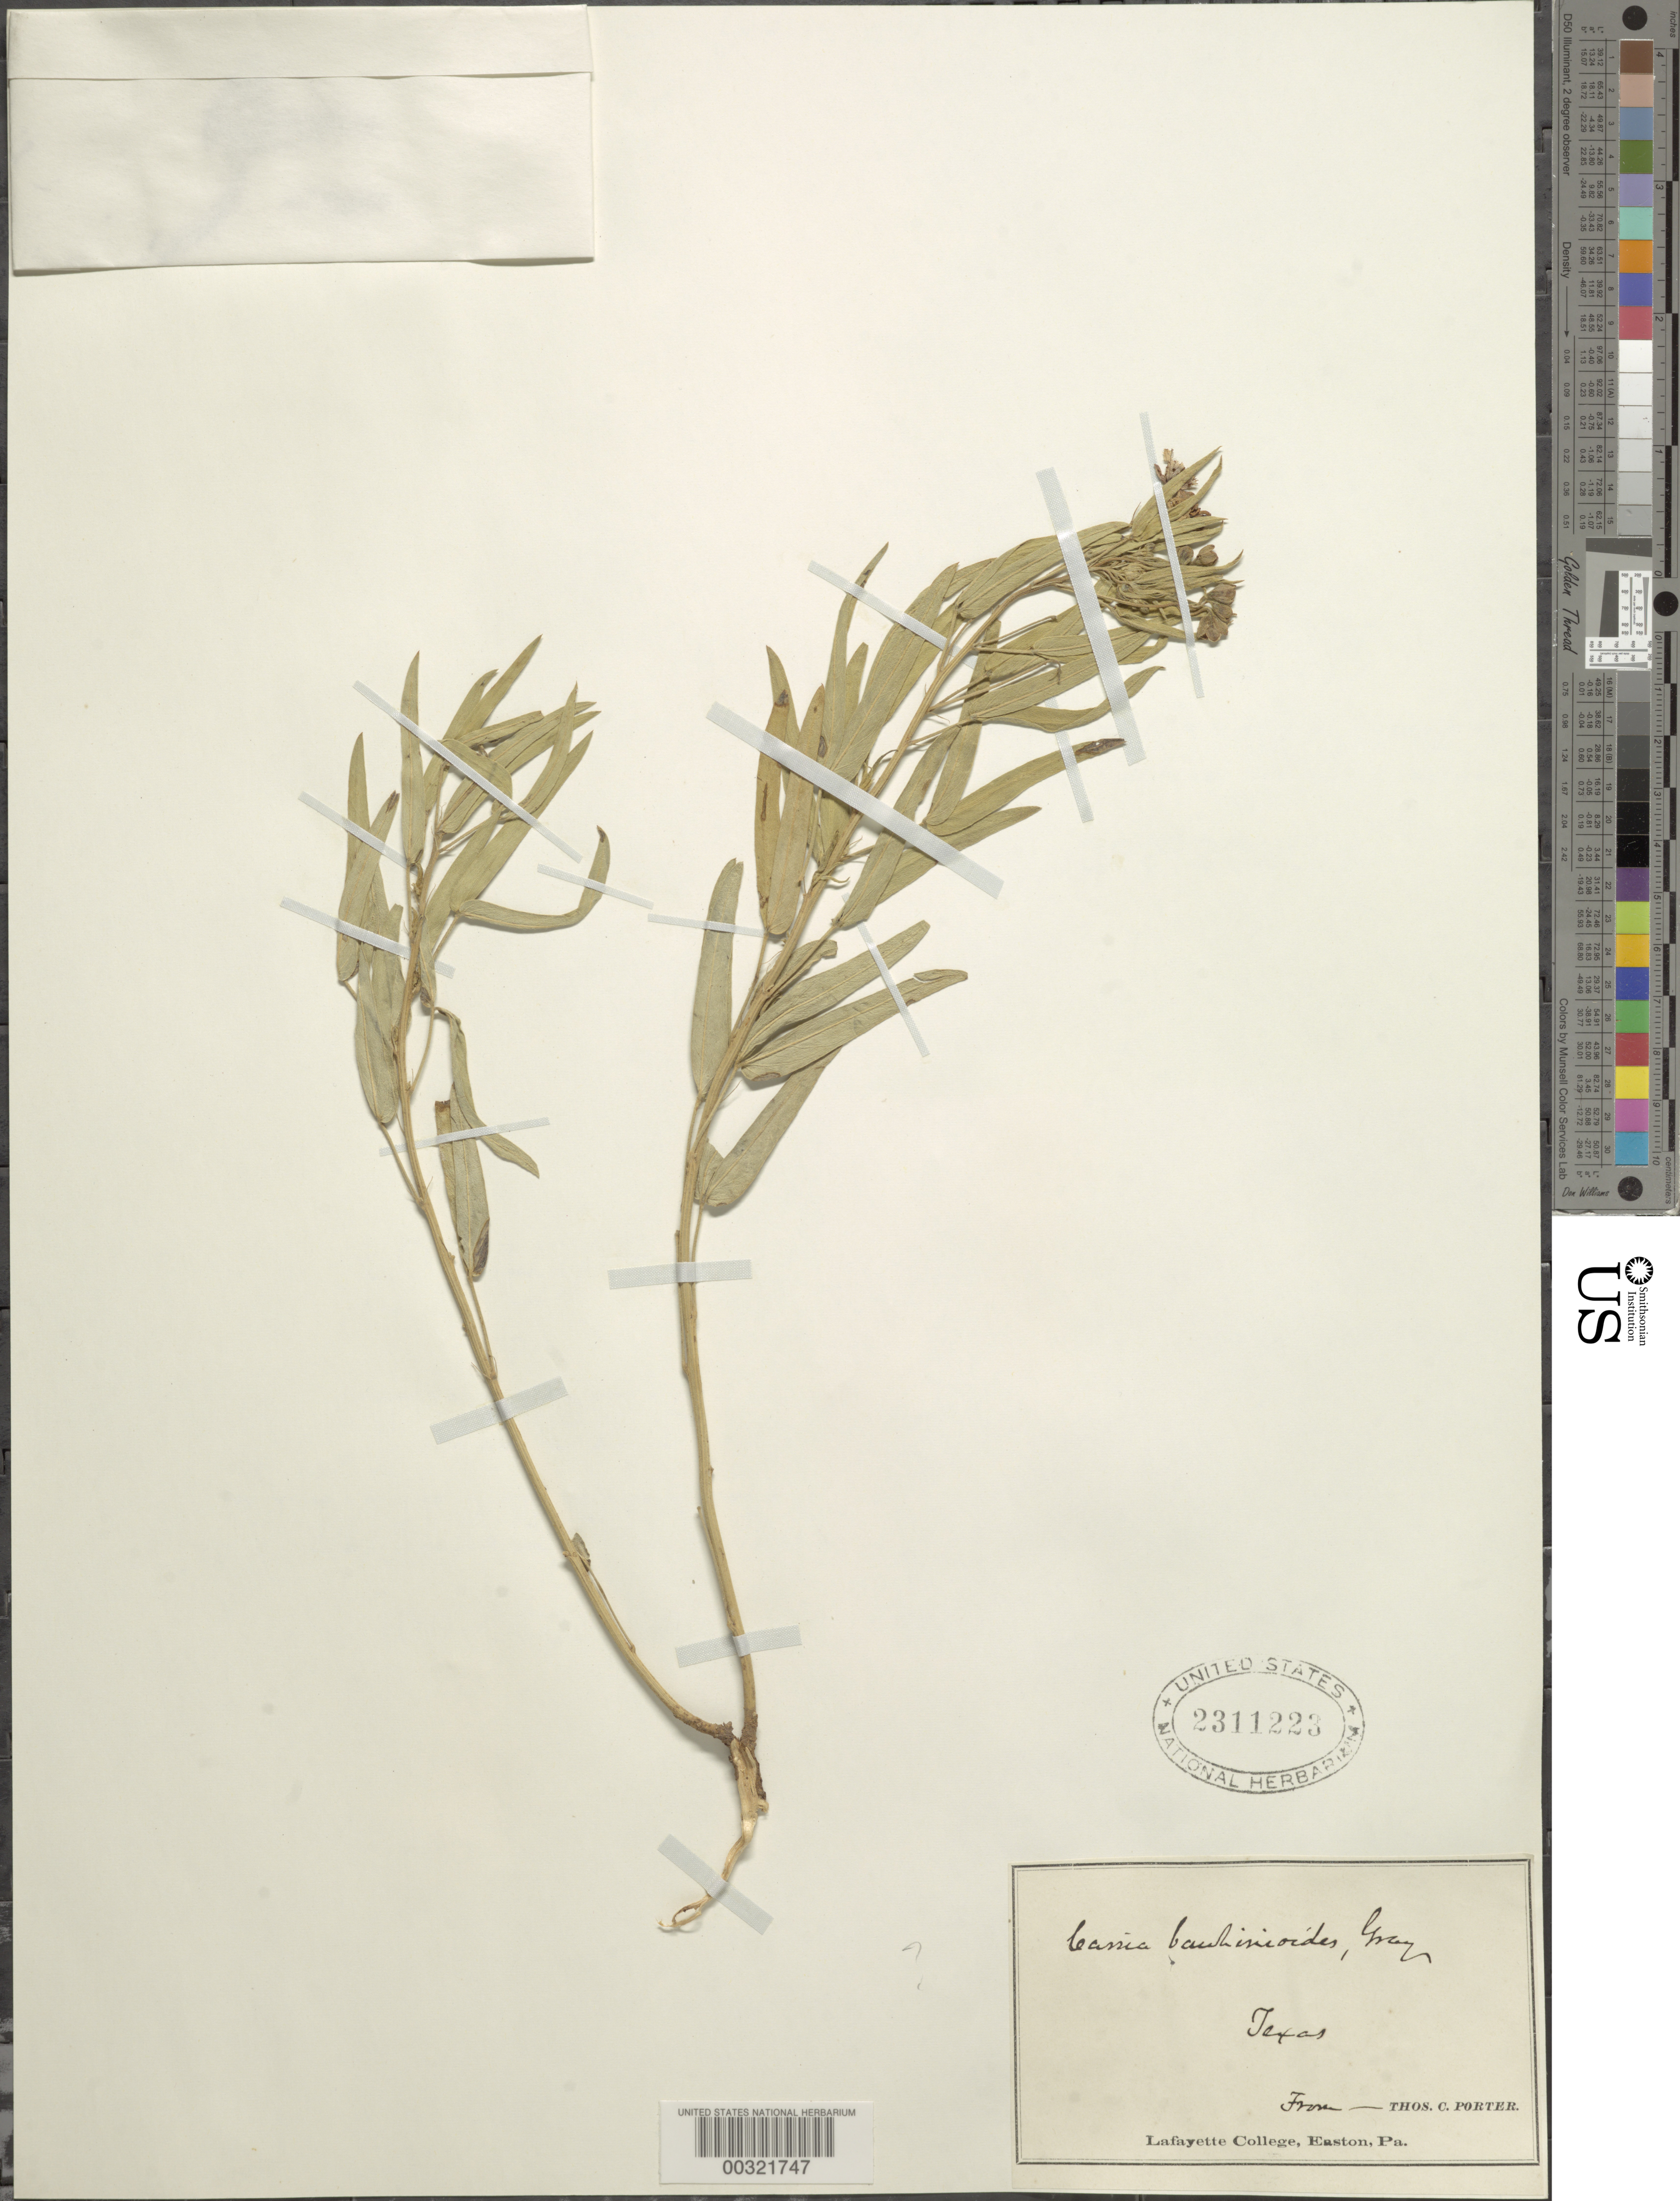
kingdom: Plantae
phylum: Tracheophyta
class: Magnoliopsida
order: Fabales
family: Fabaceae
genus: Senna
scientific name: Senna bauhinioides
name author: (A. Gray) H.S. Irwin & Barneby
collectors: T. C. Porter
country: United States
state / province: Texas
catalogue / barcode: US 2311223